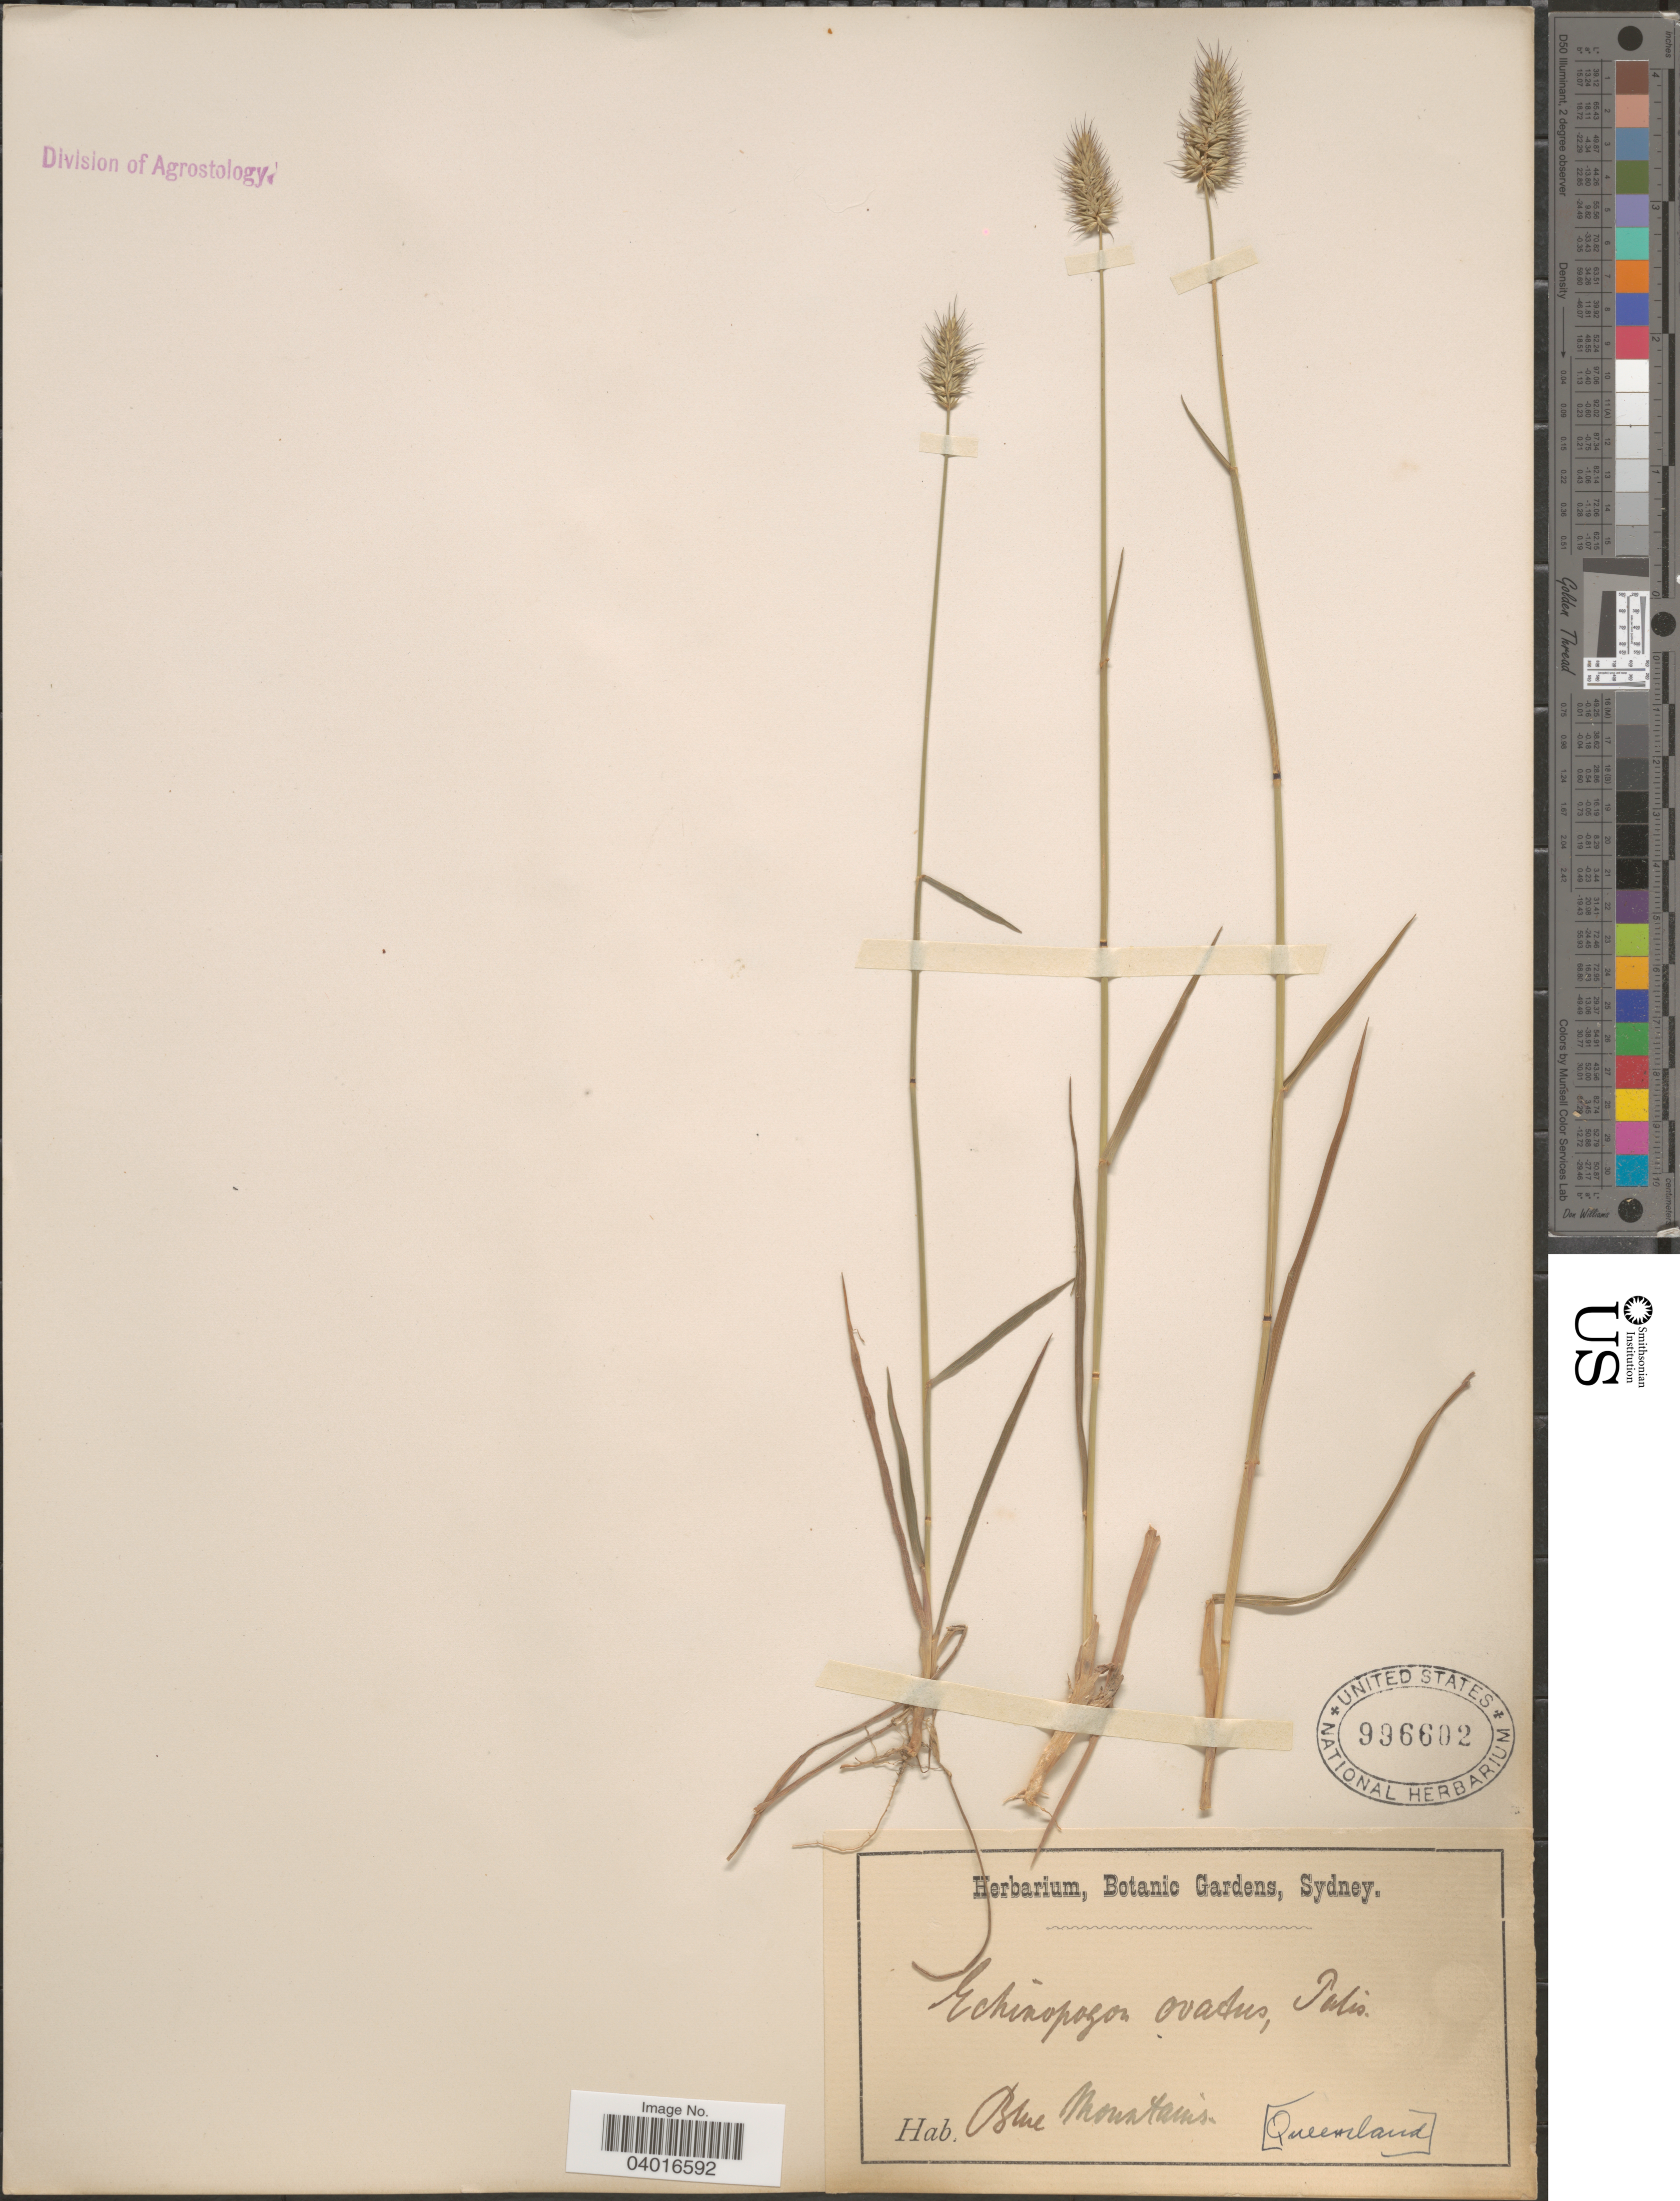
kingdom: Plantae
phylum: Tracheophyta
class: Liliopsida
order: Poales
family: Poaceae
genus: Echinopogon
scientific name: Echinopogon ovatus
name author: (G. Forst.) P. Beauv.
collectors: ex herb. Botanic Gardens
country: Australia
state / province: Queensland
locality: Blue Mountains.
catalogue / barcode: US 996602